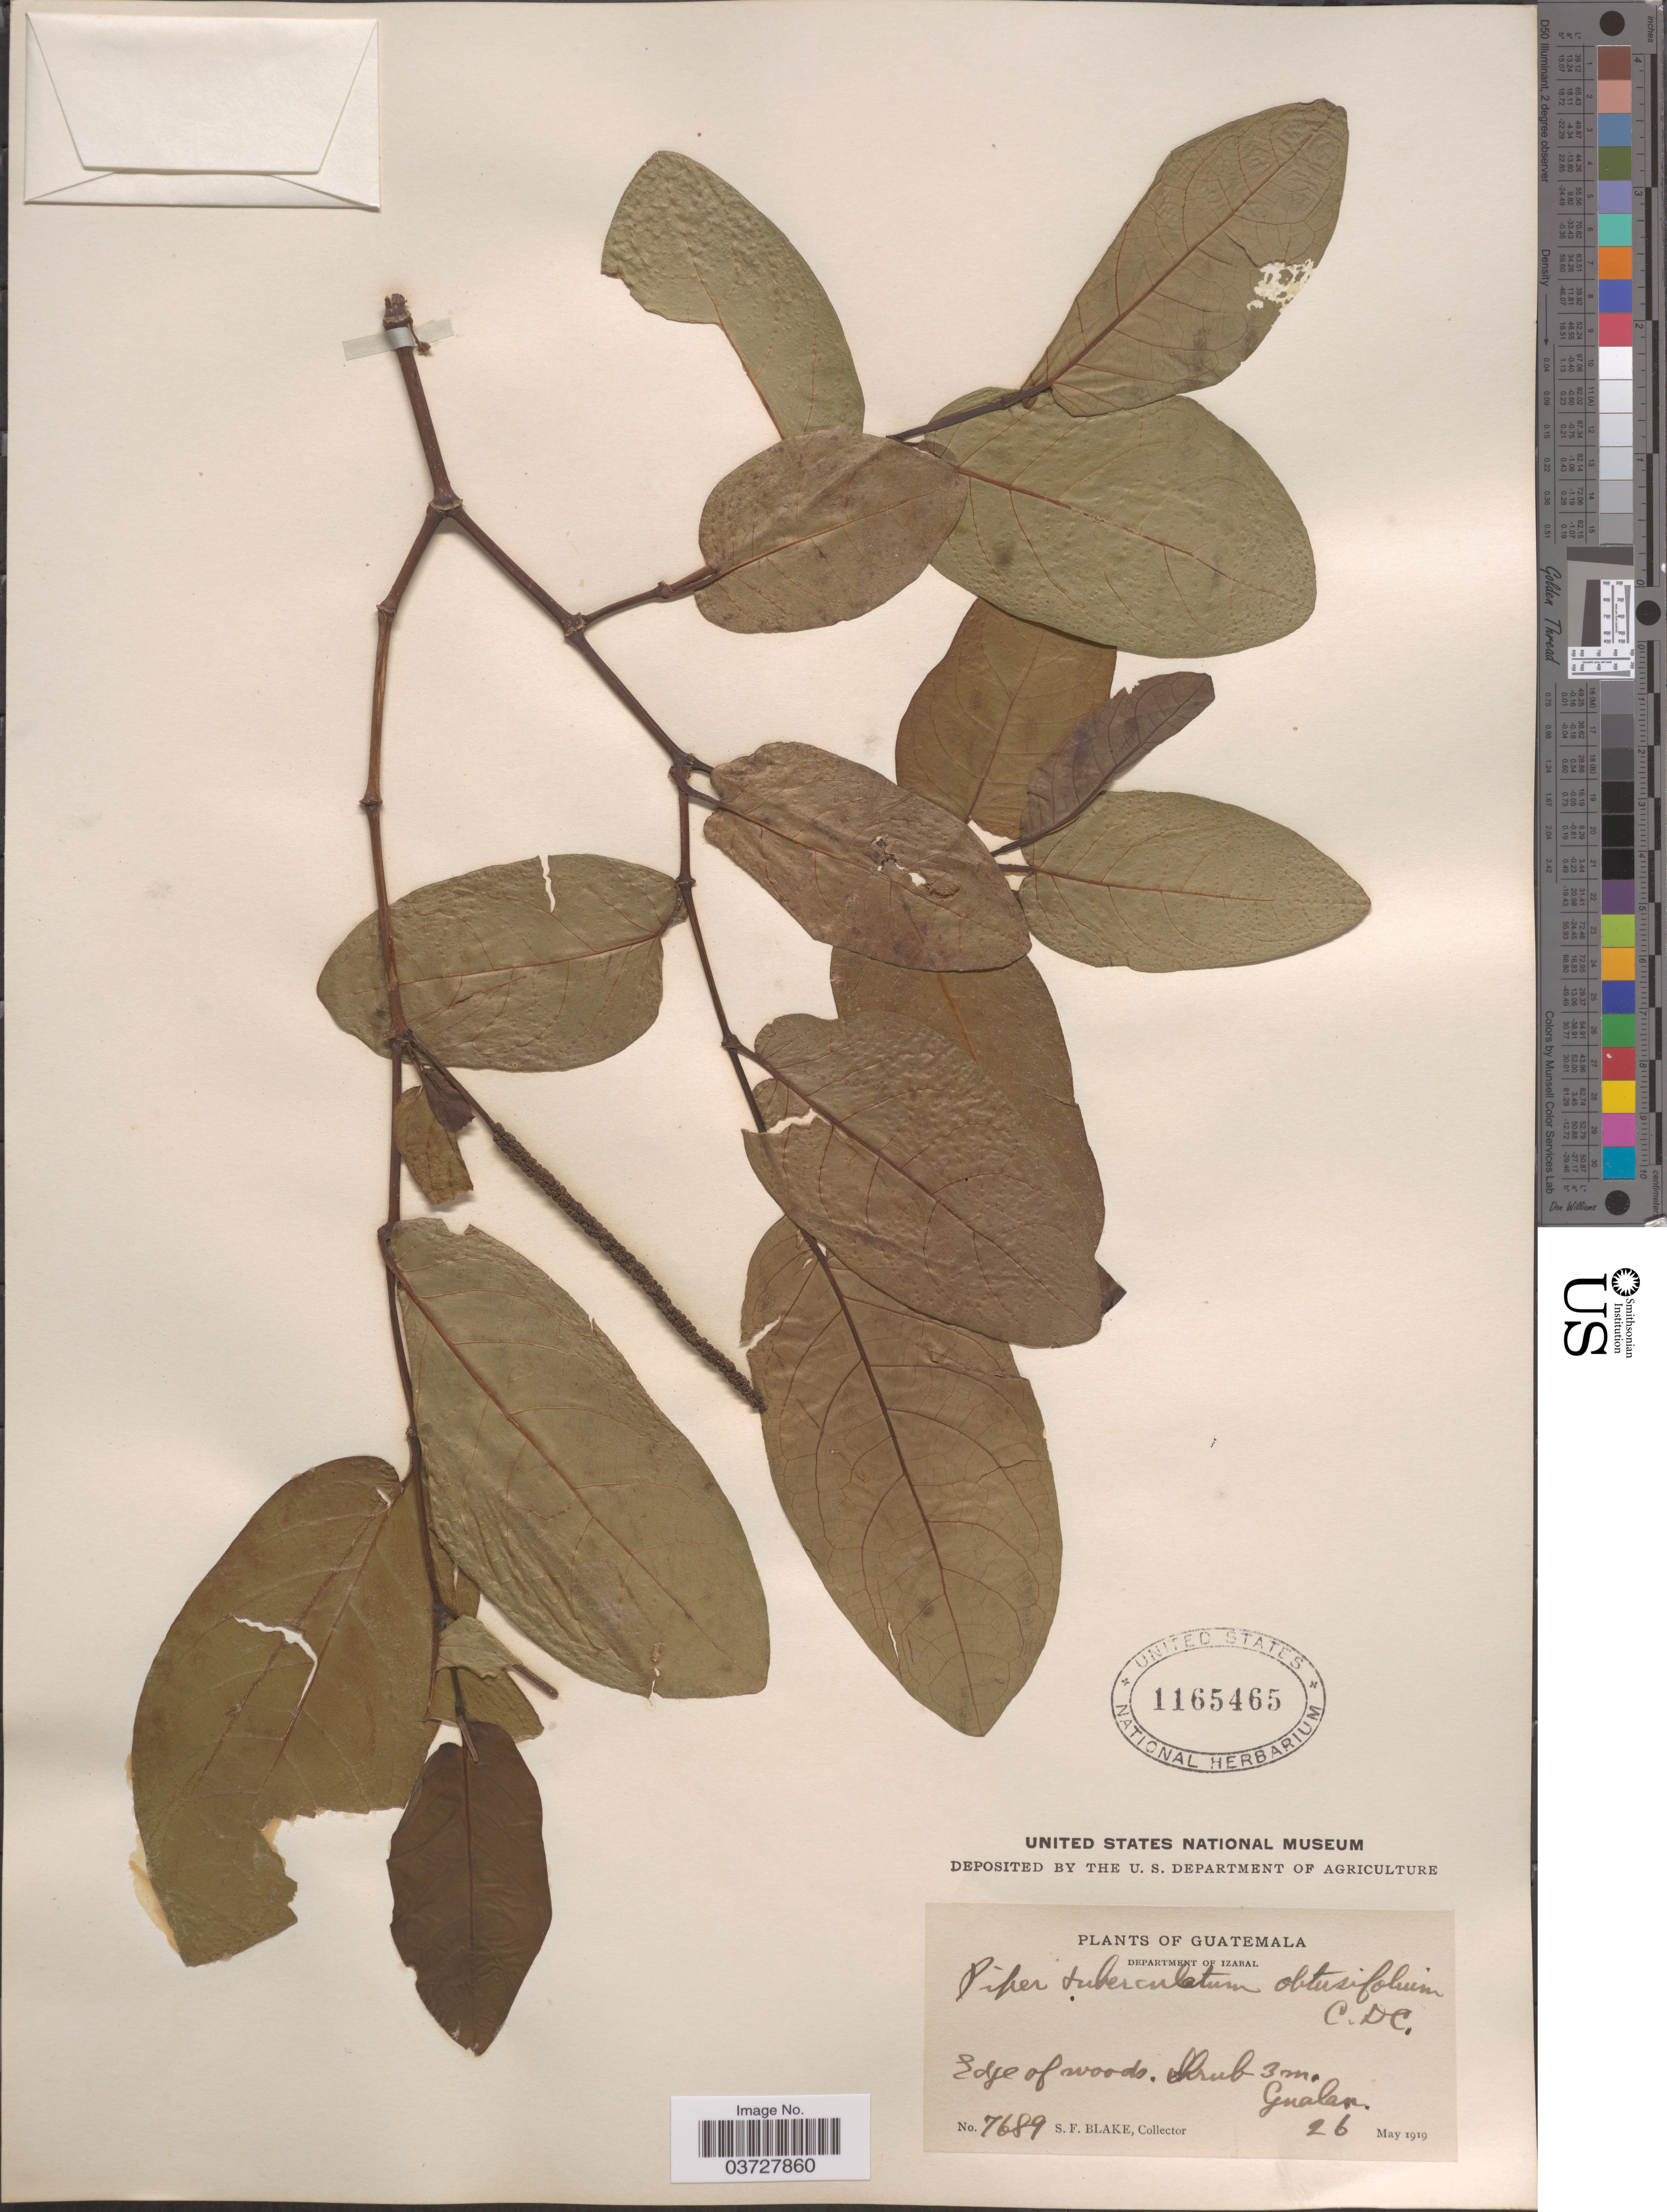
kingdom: Plantae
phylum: Tracheophyta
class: Magnoliopsida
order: Piperales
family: Piperaceae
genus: Piper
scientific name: Piper tuberculatum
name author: Jacq.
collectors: S. Blake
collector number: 7689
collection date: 1919-05-26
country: Guatemala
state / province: Izabal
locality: Department of Izabal. Gualan.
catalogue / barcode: US 1165465